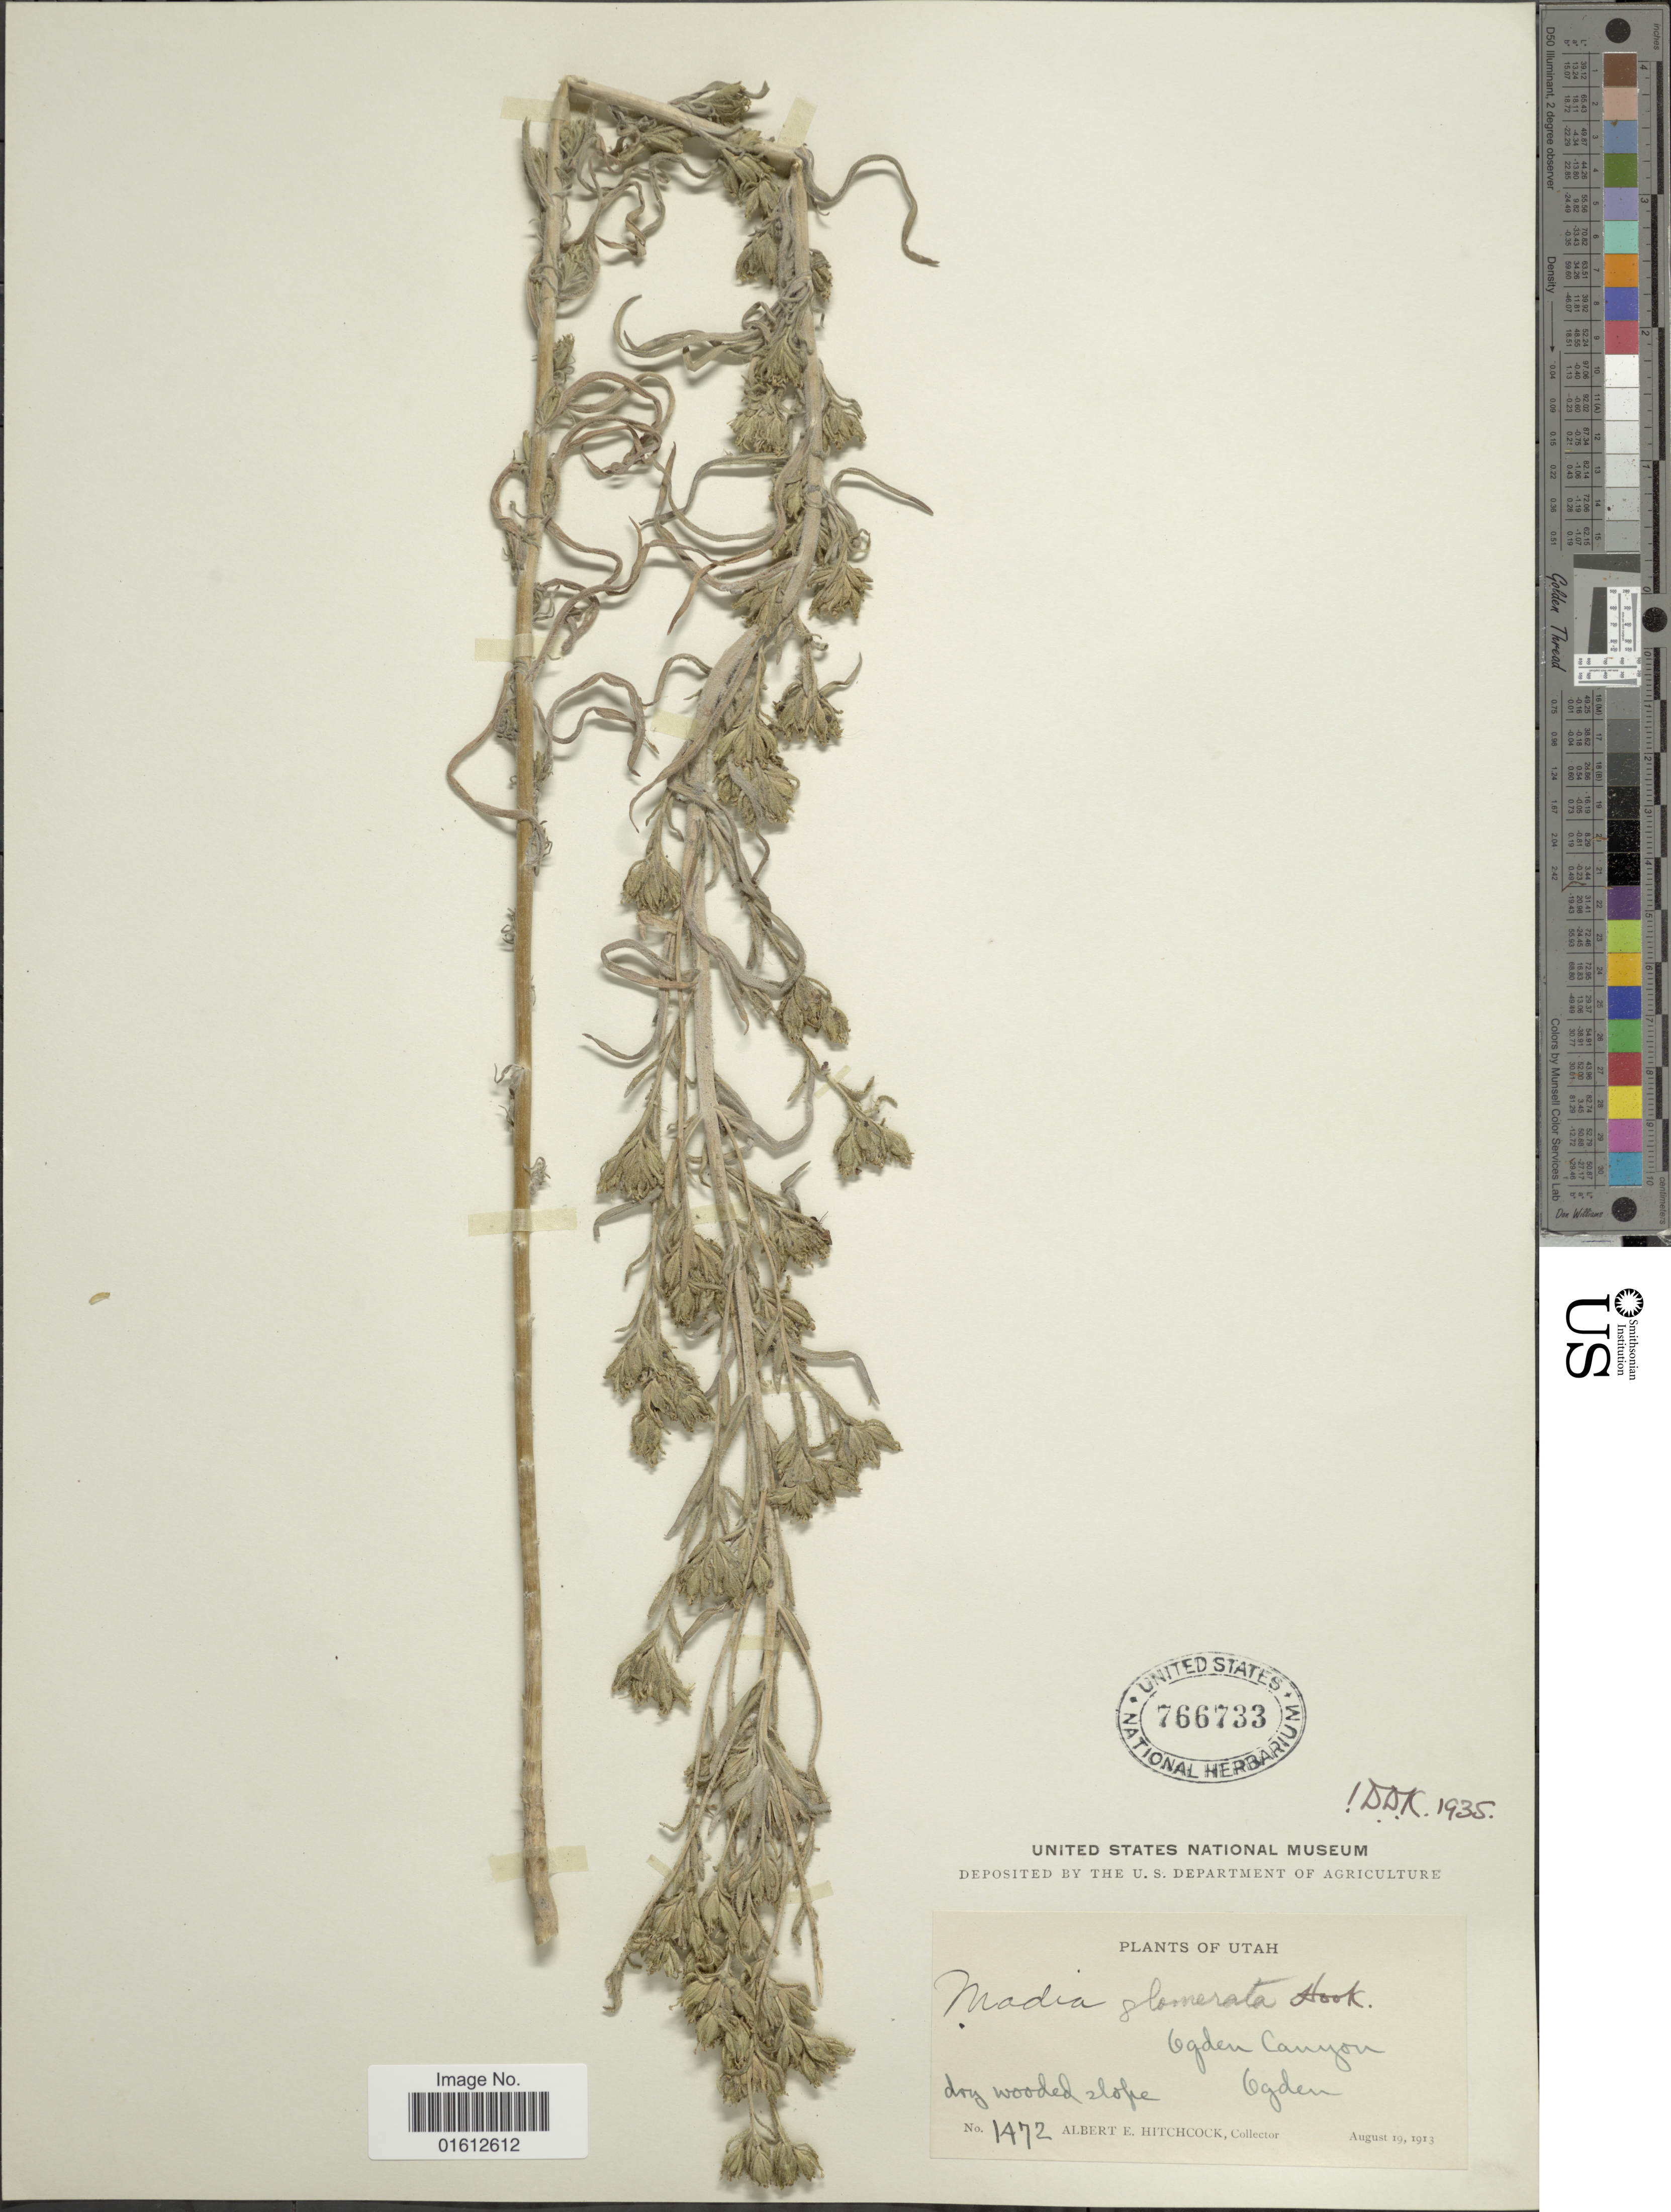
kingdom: Plantae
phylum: Tracheophyta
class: Magnoliopsida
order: Asterales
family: Asteraceae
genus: Madia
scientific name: Madia glomerata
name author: Hook.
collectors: A. Hitchcock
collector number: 1472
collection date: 1913-08-19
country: United States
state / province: Utah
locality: Ogden Canyon. Ogden.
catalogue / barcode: US 766733